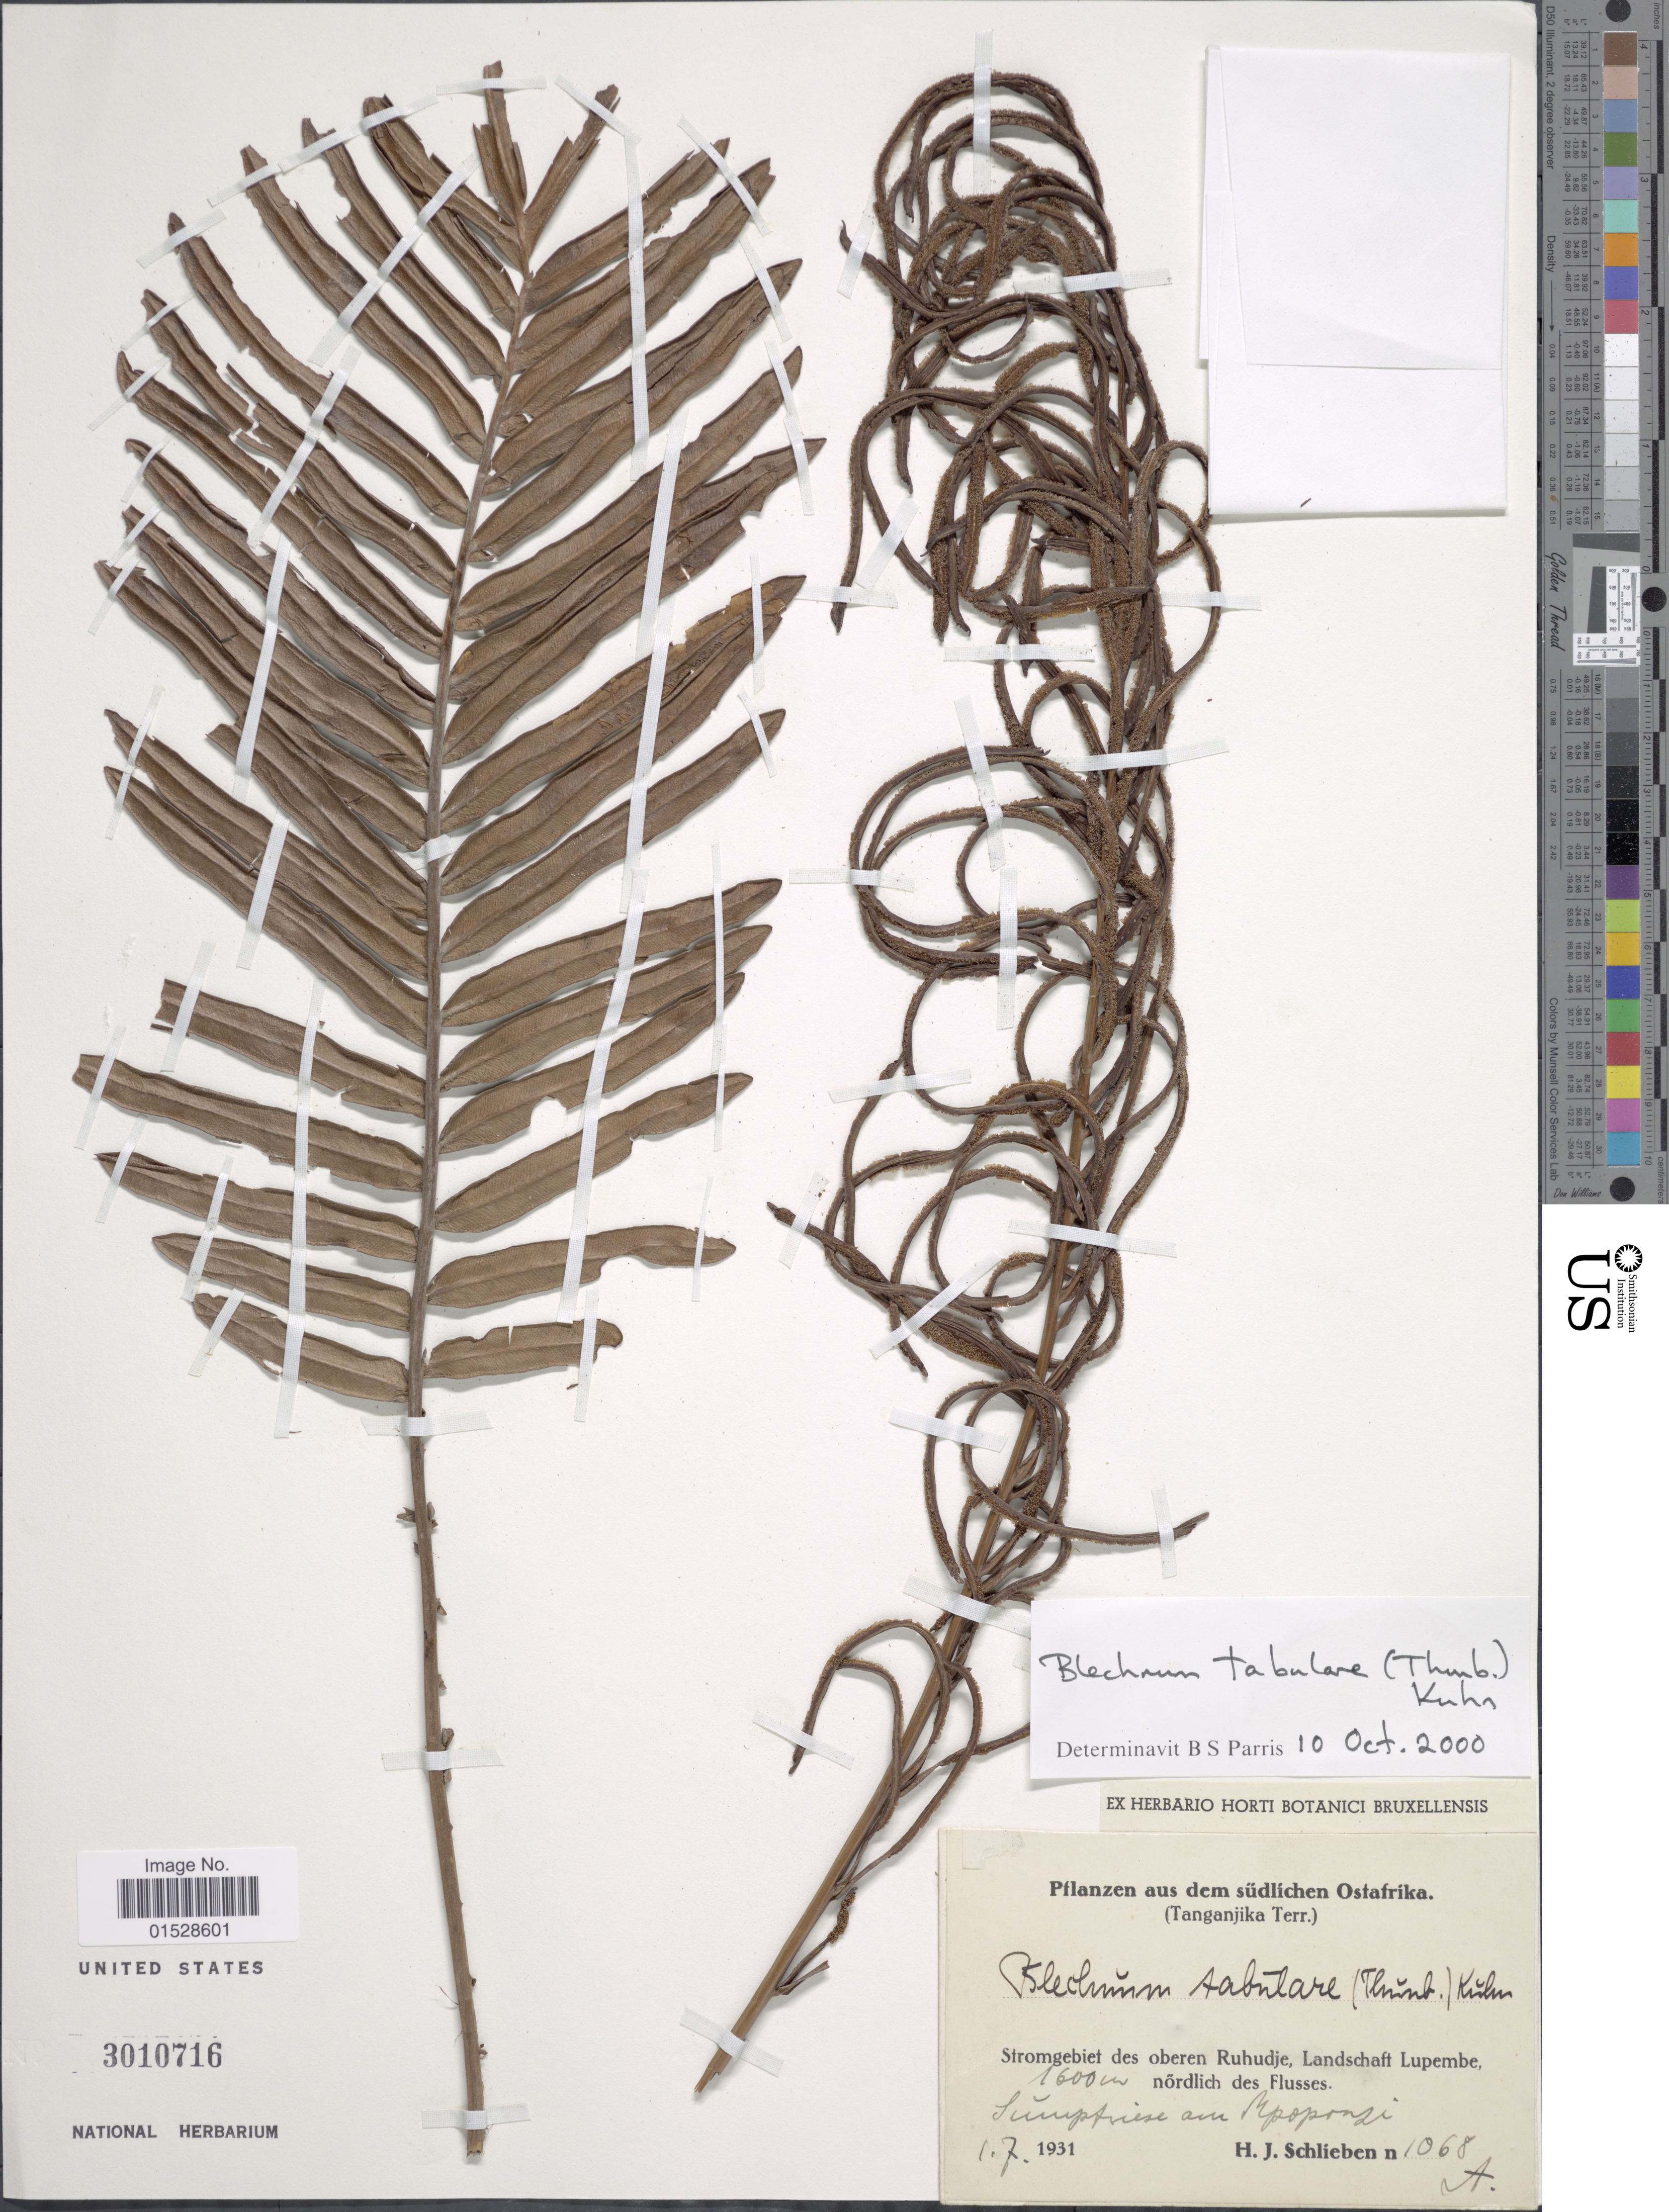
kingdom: Plantae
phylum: Tracheophyta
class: Polypodiopsida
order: Polypodiales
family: Blechnaceae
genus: Blechnum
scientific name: Blechnum tabulare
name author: (Thunb.) Kuhn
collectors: H. J. Schlieben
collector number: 1068A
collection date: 1931-07-01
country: Tanzania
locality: Ostafrika, Tanganjika Terr., stromgebiet des oberen Ruhudje, Landschaft Lupembe, nordlich des Flusses. Tumptieze am Mpoponzi [interpreted]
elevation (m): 1600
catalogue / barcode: US 3010716